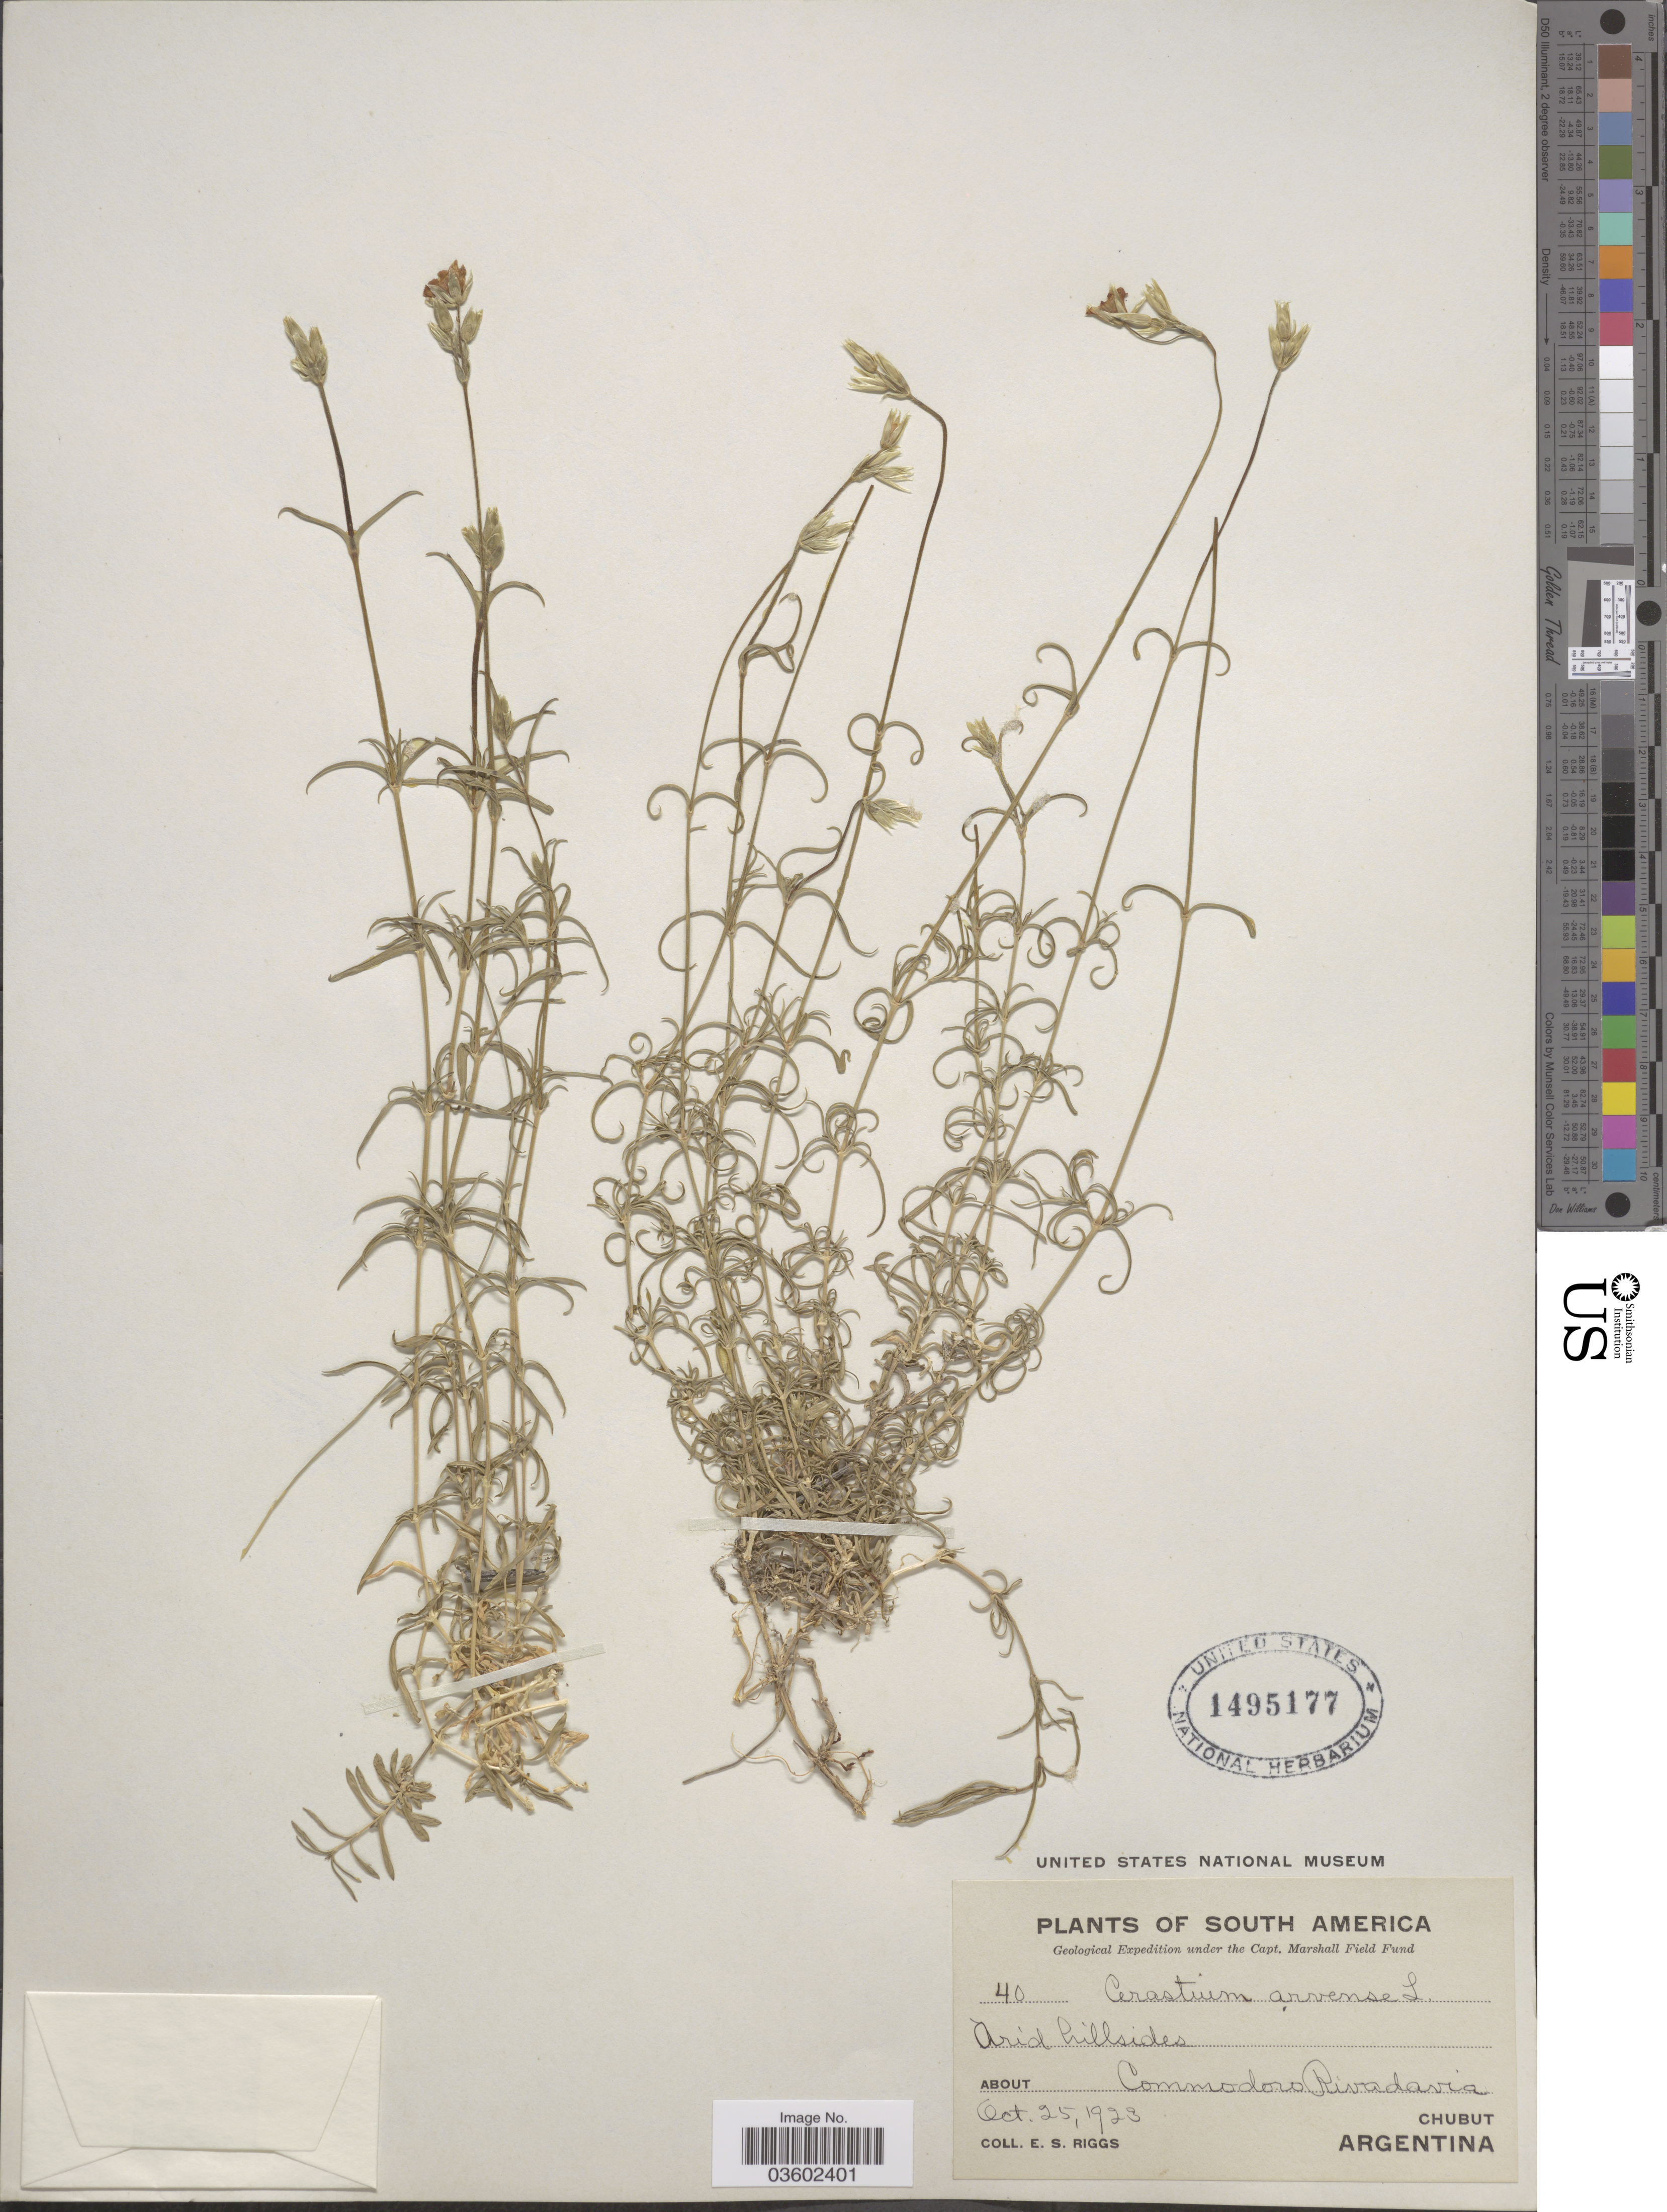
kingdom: Plantae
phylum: Tracheophyta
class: Magnoliopsida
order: Caryophyllales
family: Caryophyllaceae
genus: Cerastium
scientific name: Cerastium arvense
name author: L.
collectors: E. Riggs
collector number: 40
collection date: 1923-10-25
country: Argentina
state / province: Chubut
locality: About Commodoro Rivadavia.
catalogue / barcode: US 1495177